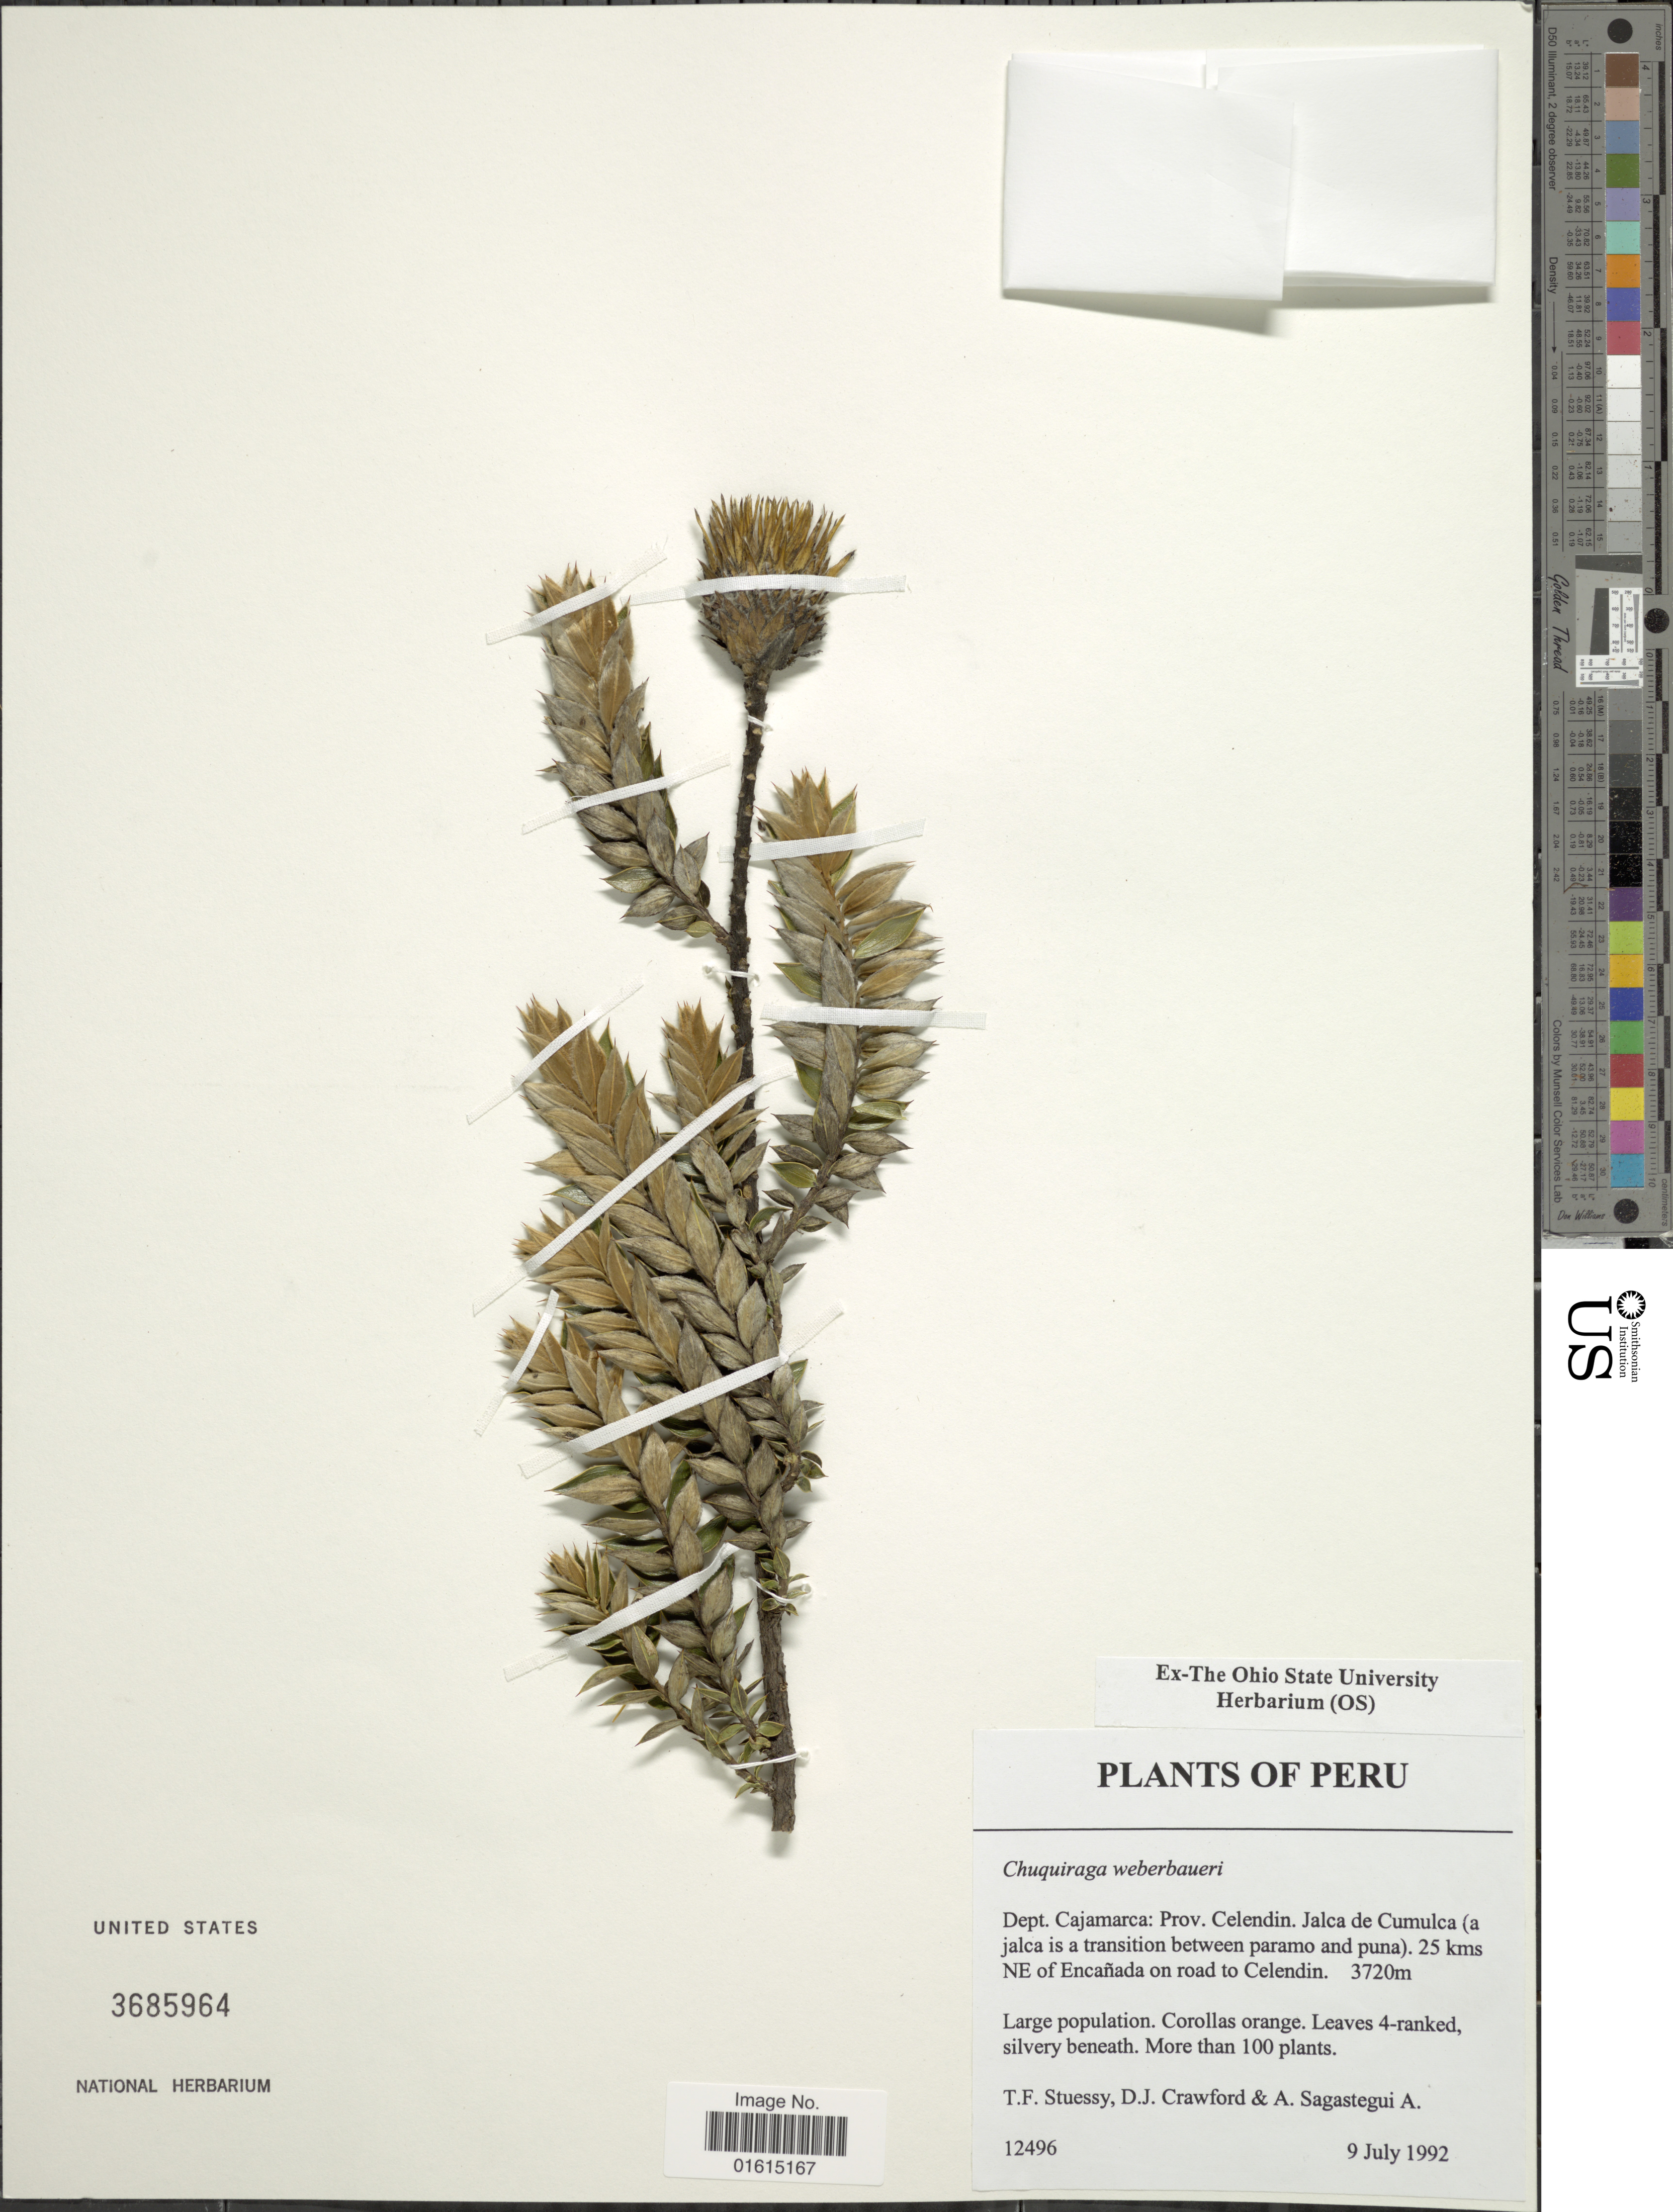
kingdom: Plantae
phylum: Tracheophyta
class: Magnoliopsida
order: Asterales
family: Asteraceae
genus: Chuquiraga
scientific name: Chuquiraga weberbaueri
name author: Tovar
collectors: T. Stuessy, D. Crawford & A. Sagástegui A.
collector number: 12496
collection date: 1992-07-09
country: Peru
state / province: Cajamarca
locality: Dept. Cajamarca, Prov. Celendin, Jalca de Cumulca (a jalca is a transition between paramo and puna), 25 kms NE of Encanada on road to Celendin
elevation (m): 3720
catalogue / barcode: US 3685964